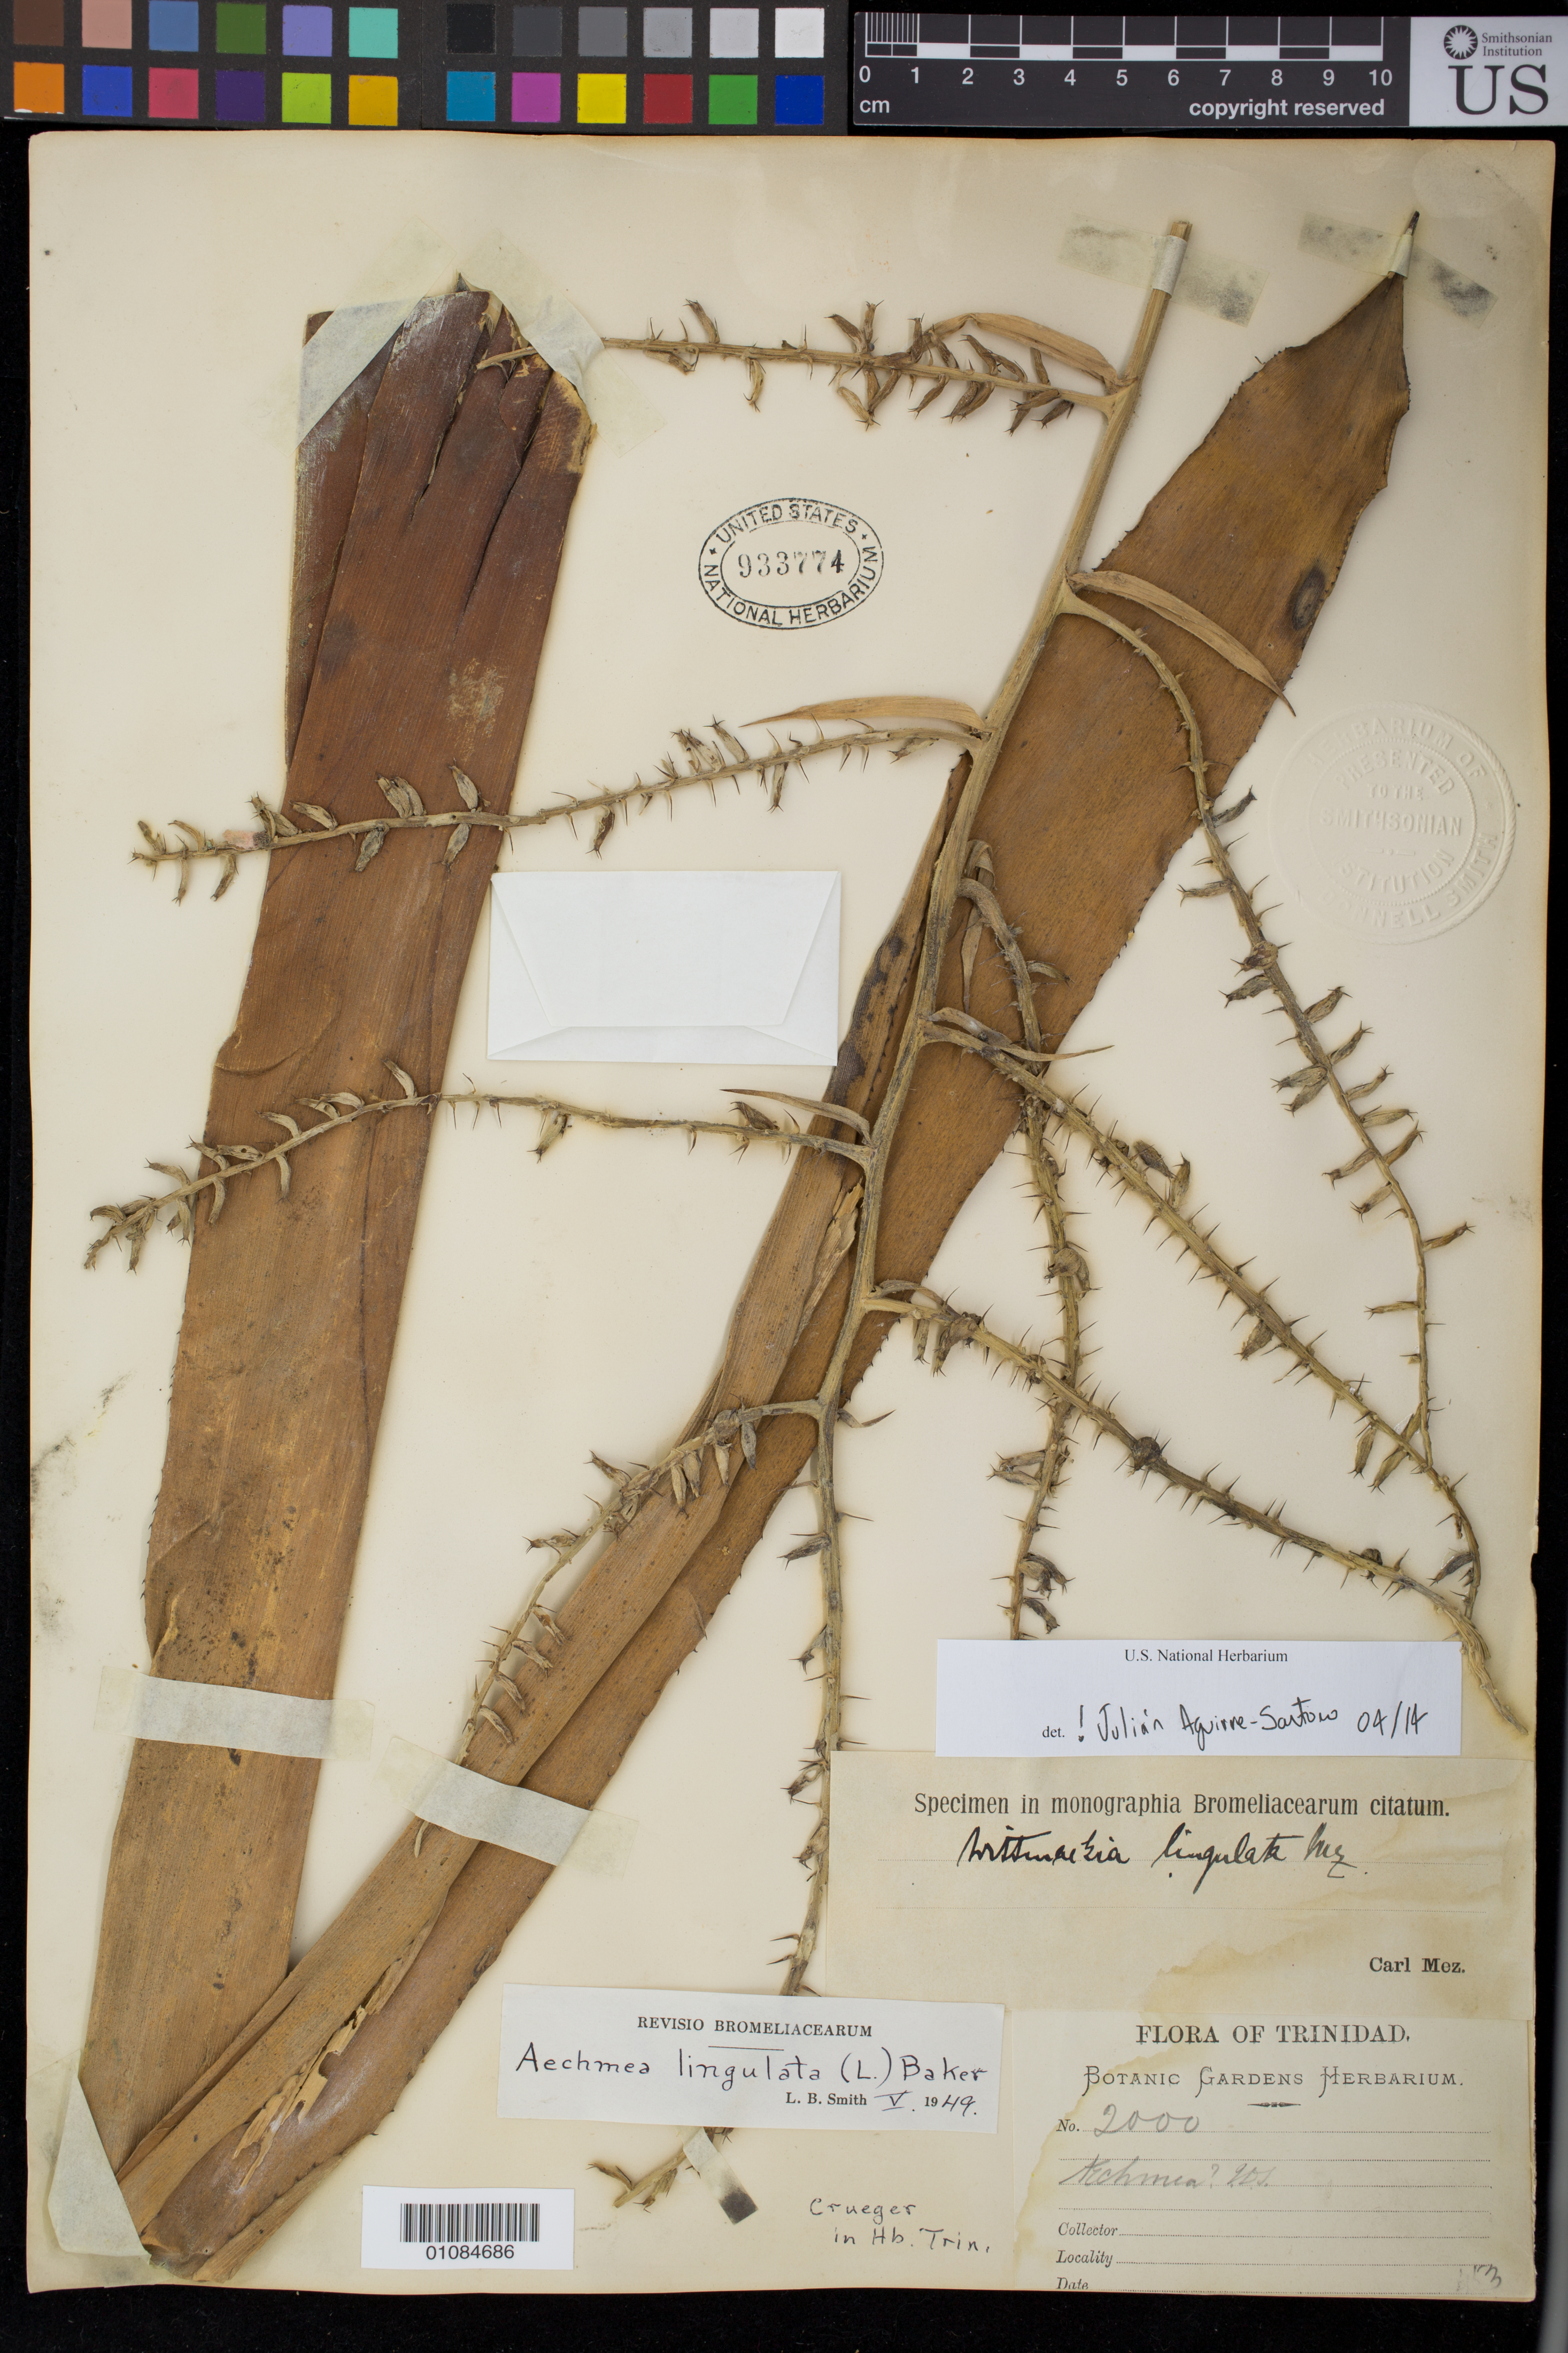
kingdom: Plantae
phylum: Tracheophyta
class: Liliopsida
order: Poales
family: Bromeliaceae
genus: Wittmackia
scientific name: Wittmackia lingulata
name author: (L.) Mez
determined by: Strong, Mark T., (BOT), Smithsonian Institution - National Museum of Natural History (UNITED STATES)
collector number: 2000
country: Trinidad and Tobago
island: Trinidad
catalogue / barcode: US 933774